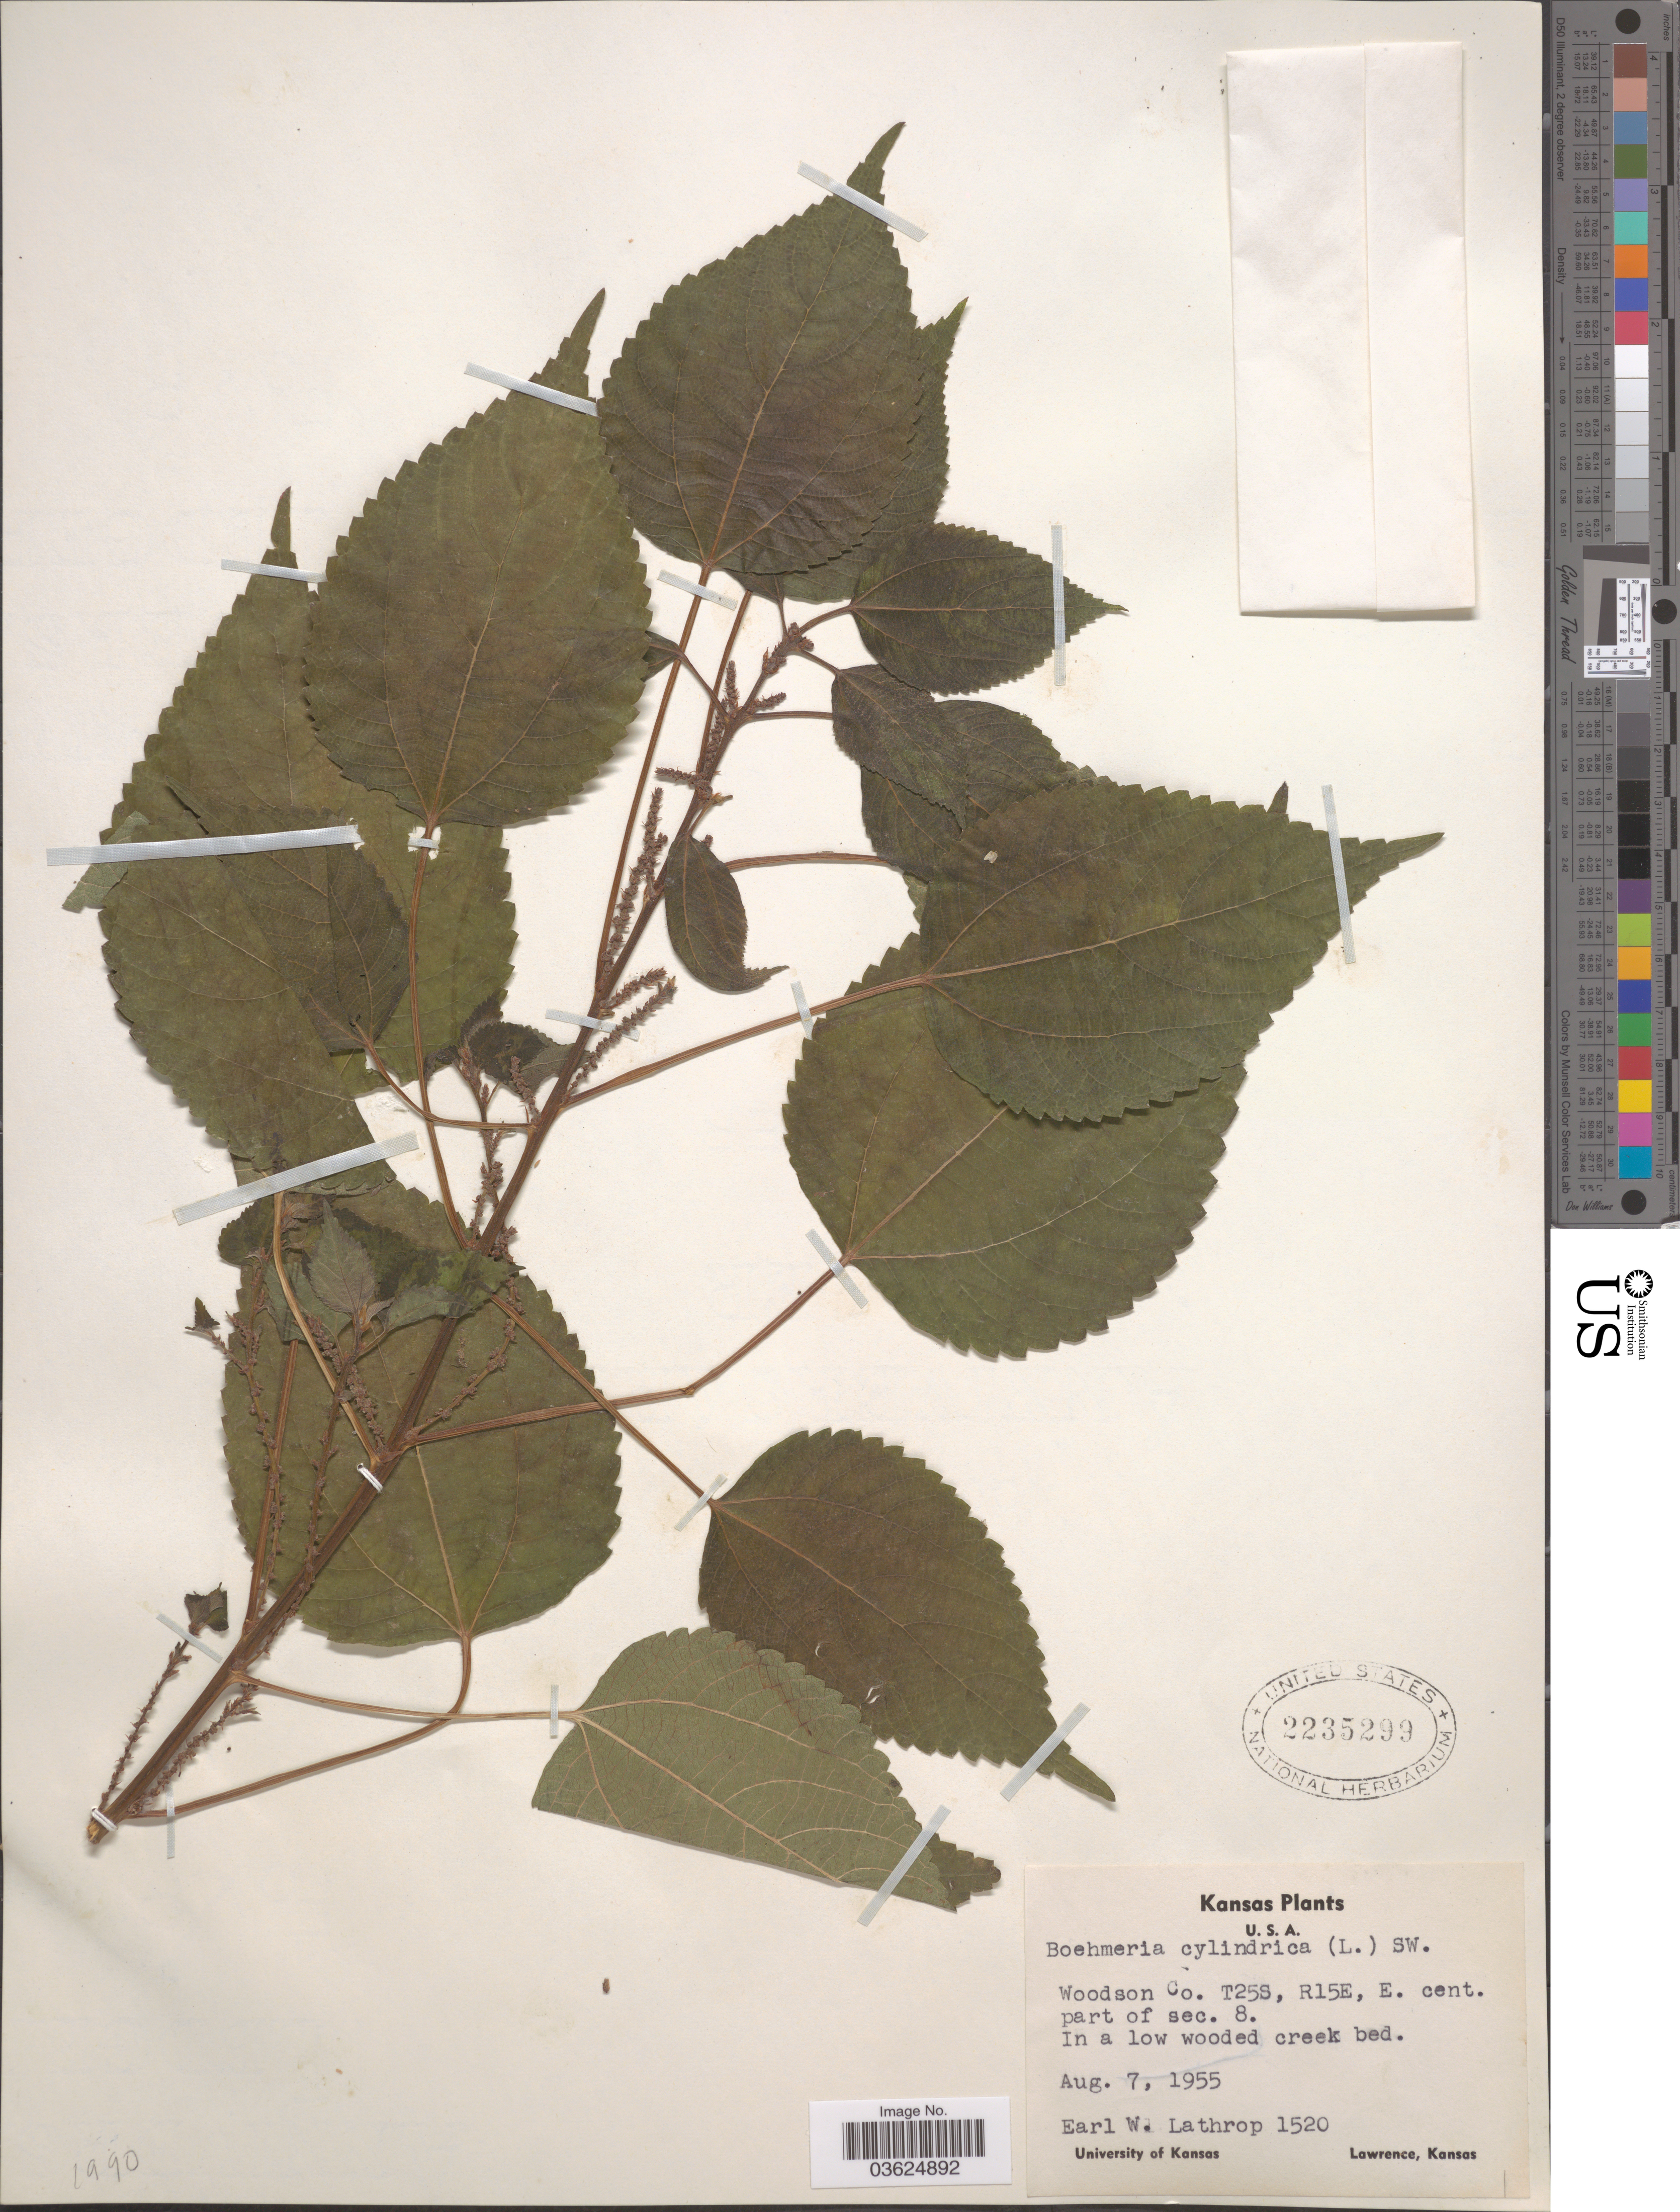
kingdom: Plantae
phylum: Tracheophyta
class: Magnoliopsida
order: Rosales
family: Urticaceae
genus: Boehmeria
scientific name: Boehmeria cylindrica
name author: (L.) Sw.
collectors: E. W. Lathrop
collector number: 1520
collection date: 1955-08-07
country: United States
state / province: Kansas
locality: Woodson Co. T25S, R15E, E. cent. part of sec. 8.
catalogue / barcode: US 2235299